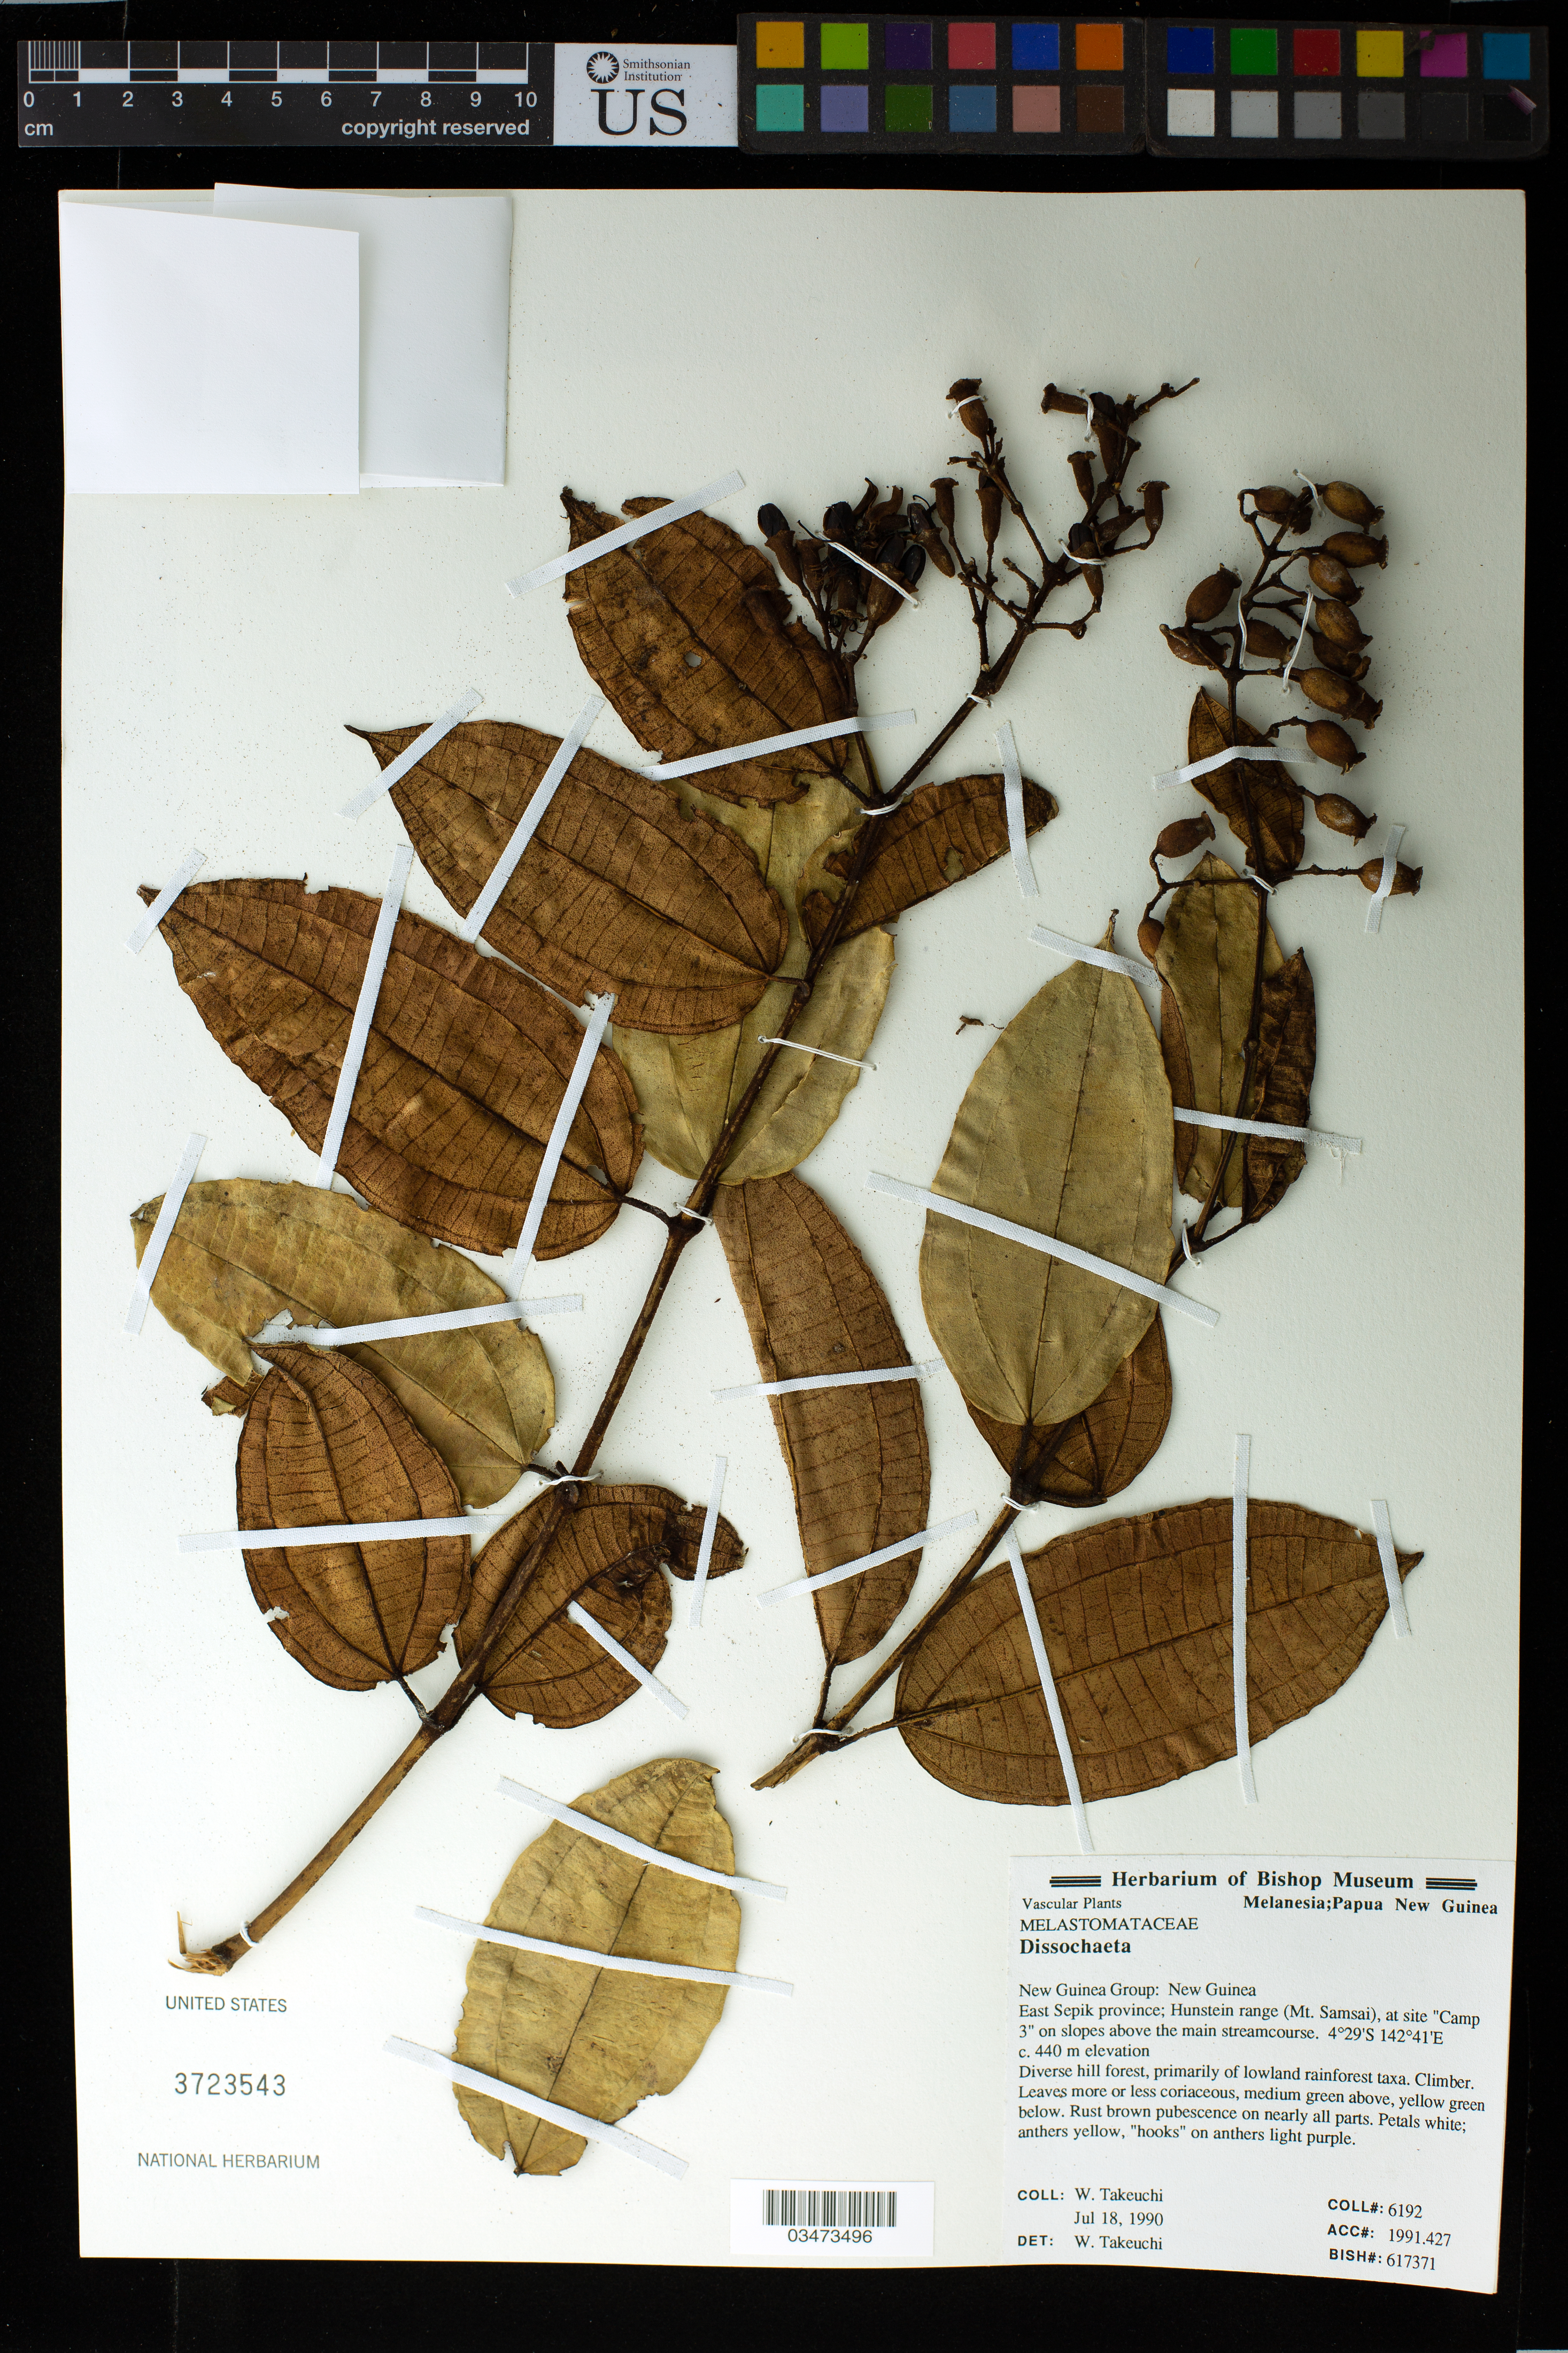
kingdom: Plantae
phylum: Tracheophyta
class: Magnoliopsida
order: Myrtales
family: Melastomataceae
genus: Dissochaeta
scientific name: Dissochaeta annulata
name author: Hook. f. ex Triana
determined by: Takeuchi, W. N.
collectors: W. Takeuchi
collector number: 6192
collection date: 1990-07-18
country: Papua New Guinea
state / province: East Sepik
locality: Hunstein range (Mt. Samsai) at site "Camp 3" on slopes above the main streamcourse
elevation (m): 440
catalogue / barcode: US 3723543